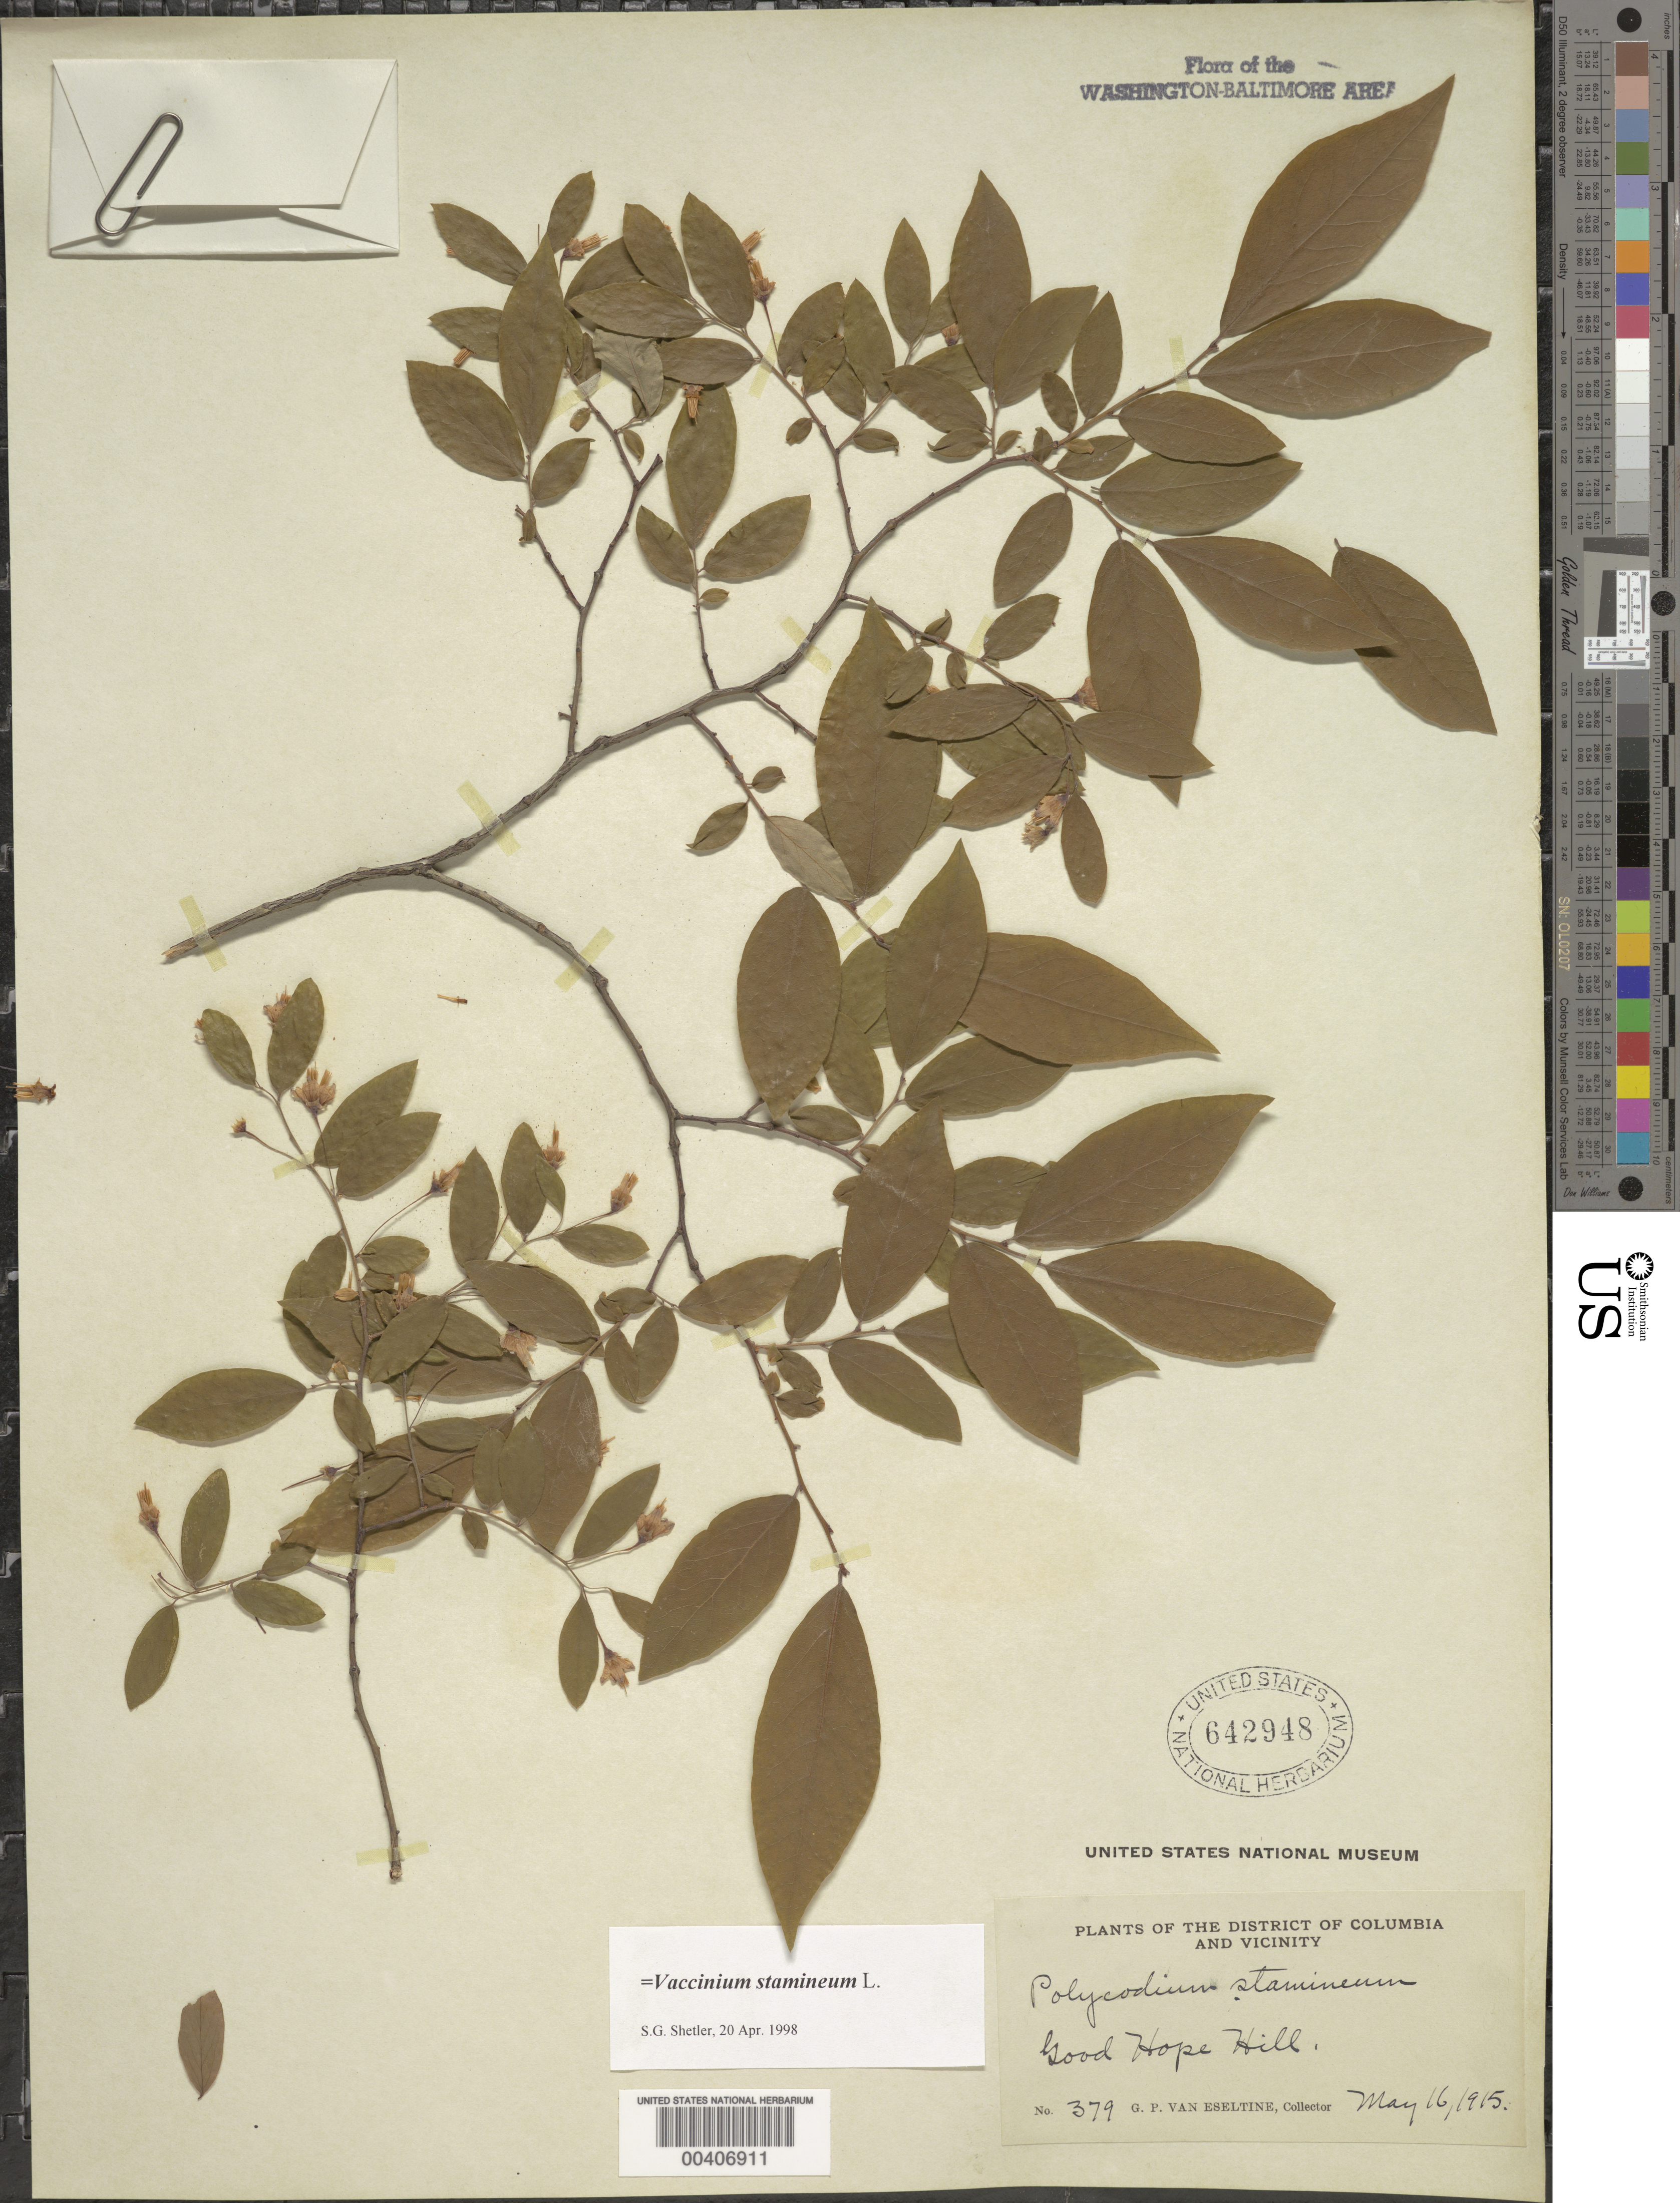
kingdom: Plantae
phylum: Tracheophyta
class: Magnoliopsida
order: Ericales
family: Ericaceae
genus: Vaccinium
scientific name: Vaccinium stamineum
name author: L.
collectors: G. P. Van Eseltine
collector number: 379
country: United States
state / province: District of Columbia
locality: Good Hope Hill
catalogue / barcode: US 642948